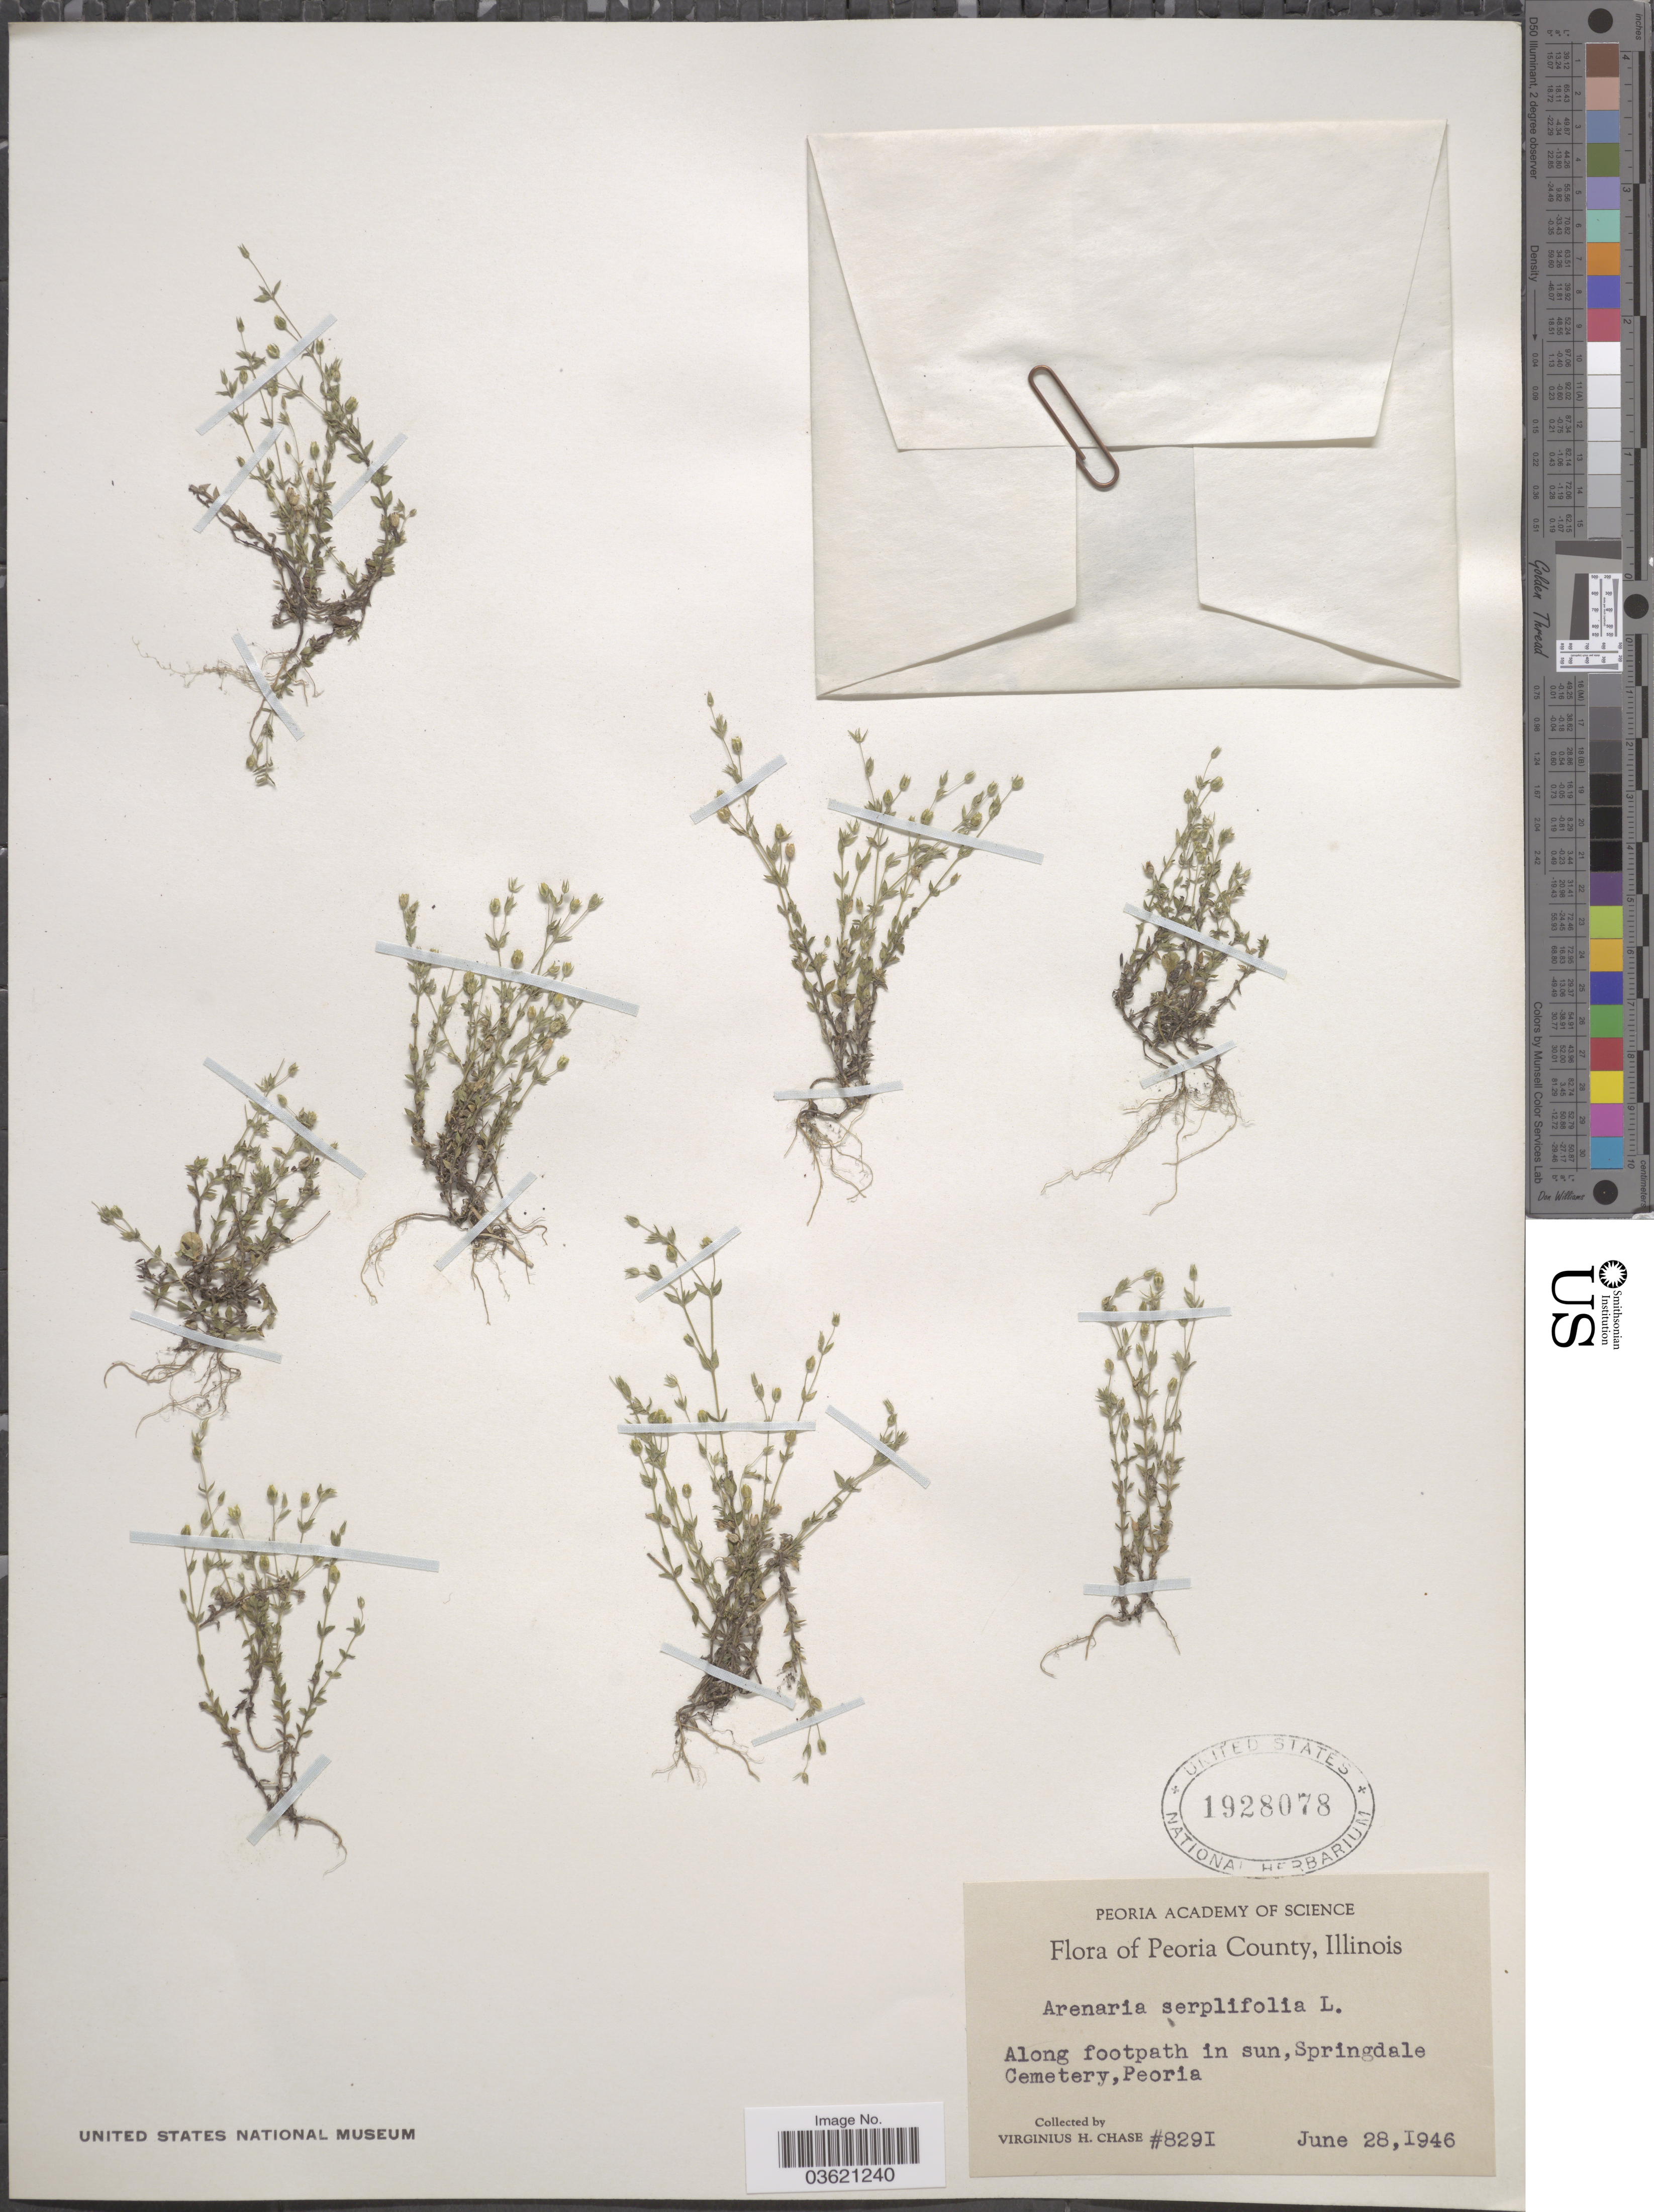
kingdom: Plantae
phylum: Tracheophyta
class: Magnoliopsida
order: Caryophyllales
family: Caryophyllaceae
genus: Arenaria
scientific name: Arenaria serpyllifolia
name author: L.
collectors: V. H. Chase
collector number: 8291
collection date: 1946-06-28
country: United States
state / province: Illinois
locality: Peoria County. Along footpath in sun, Springdale Cemetery, Peoria.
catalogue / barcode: US 1928078